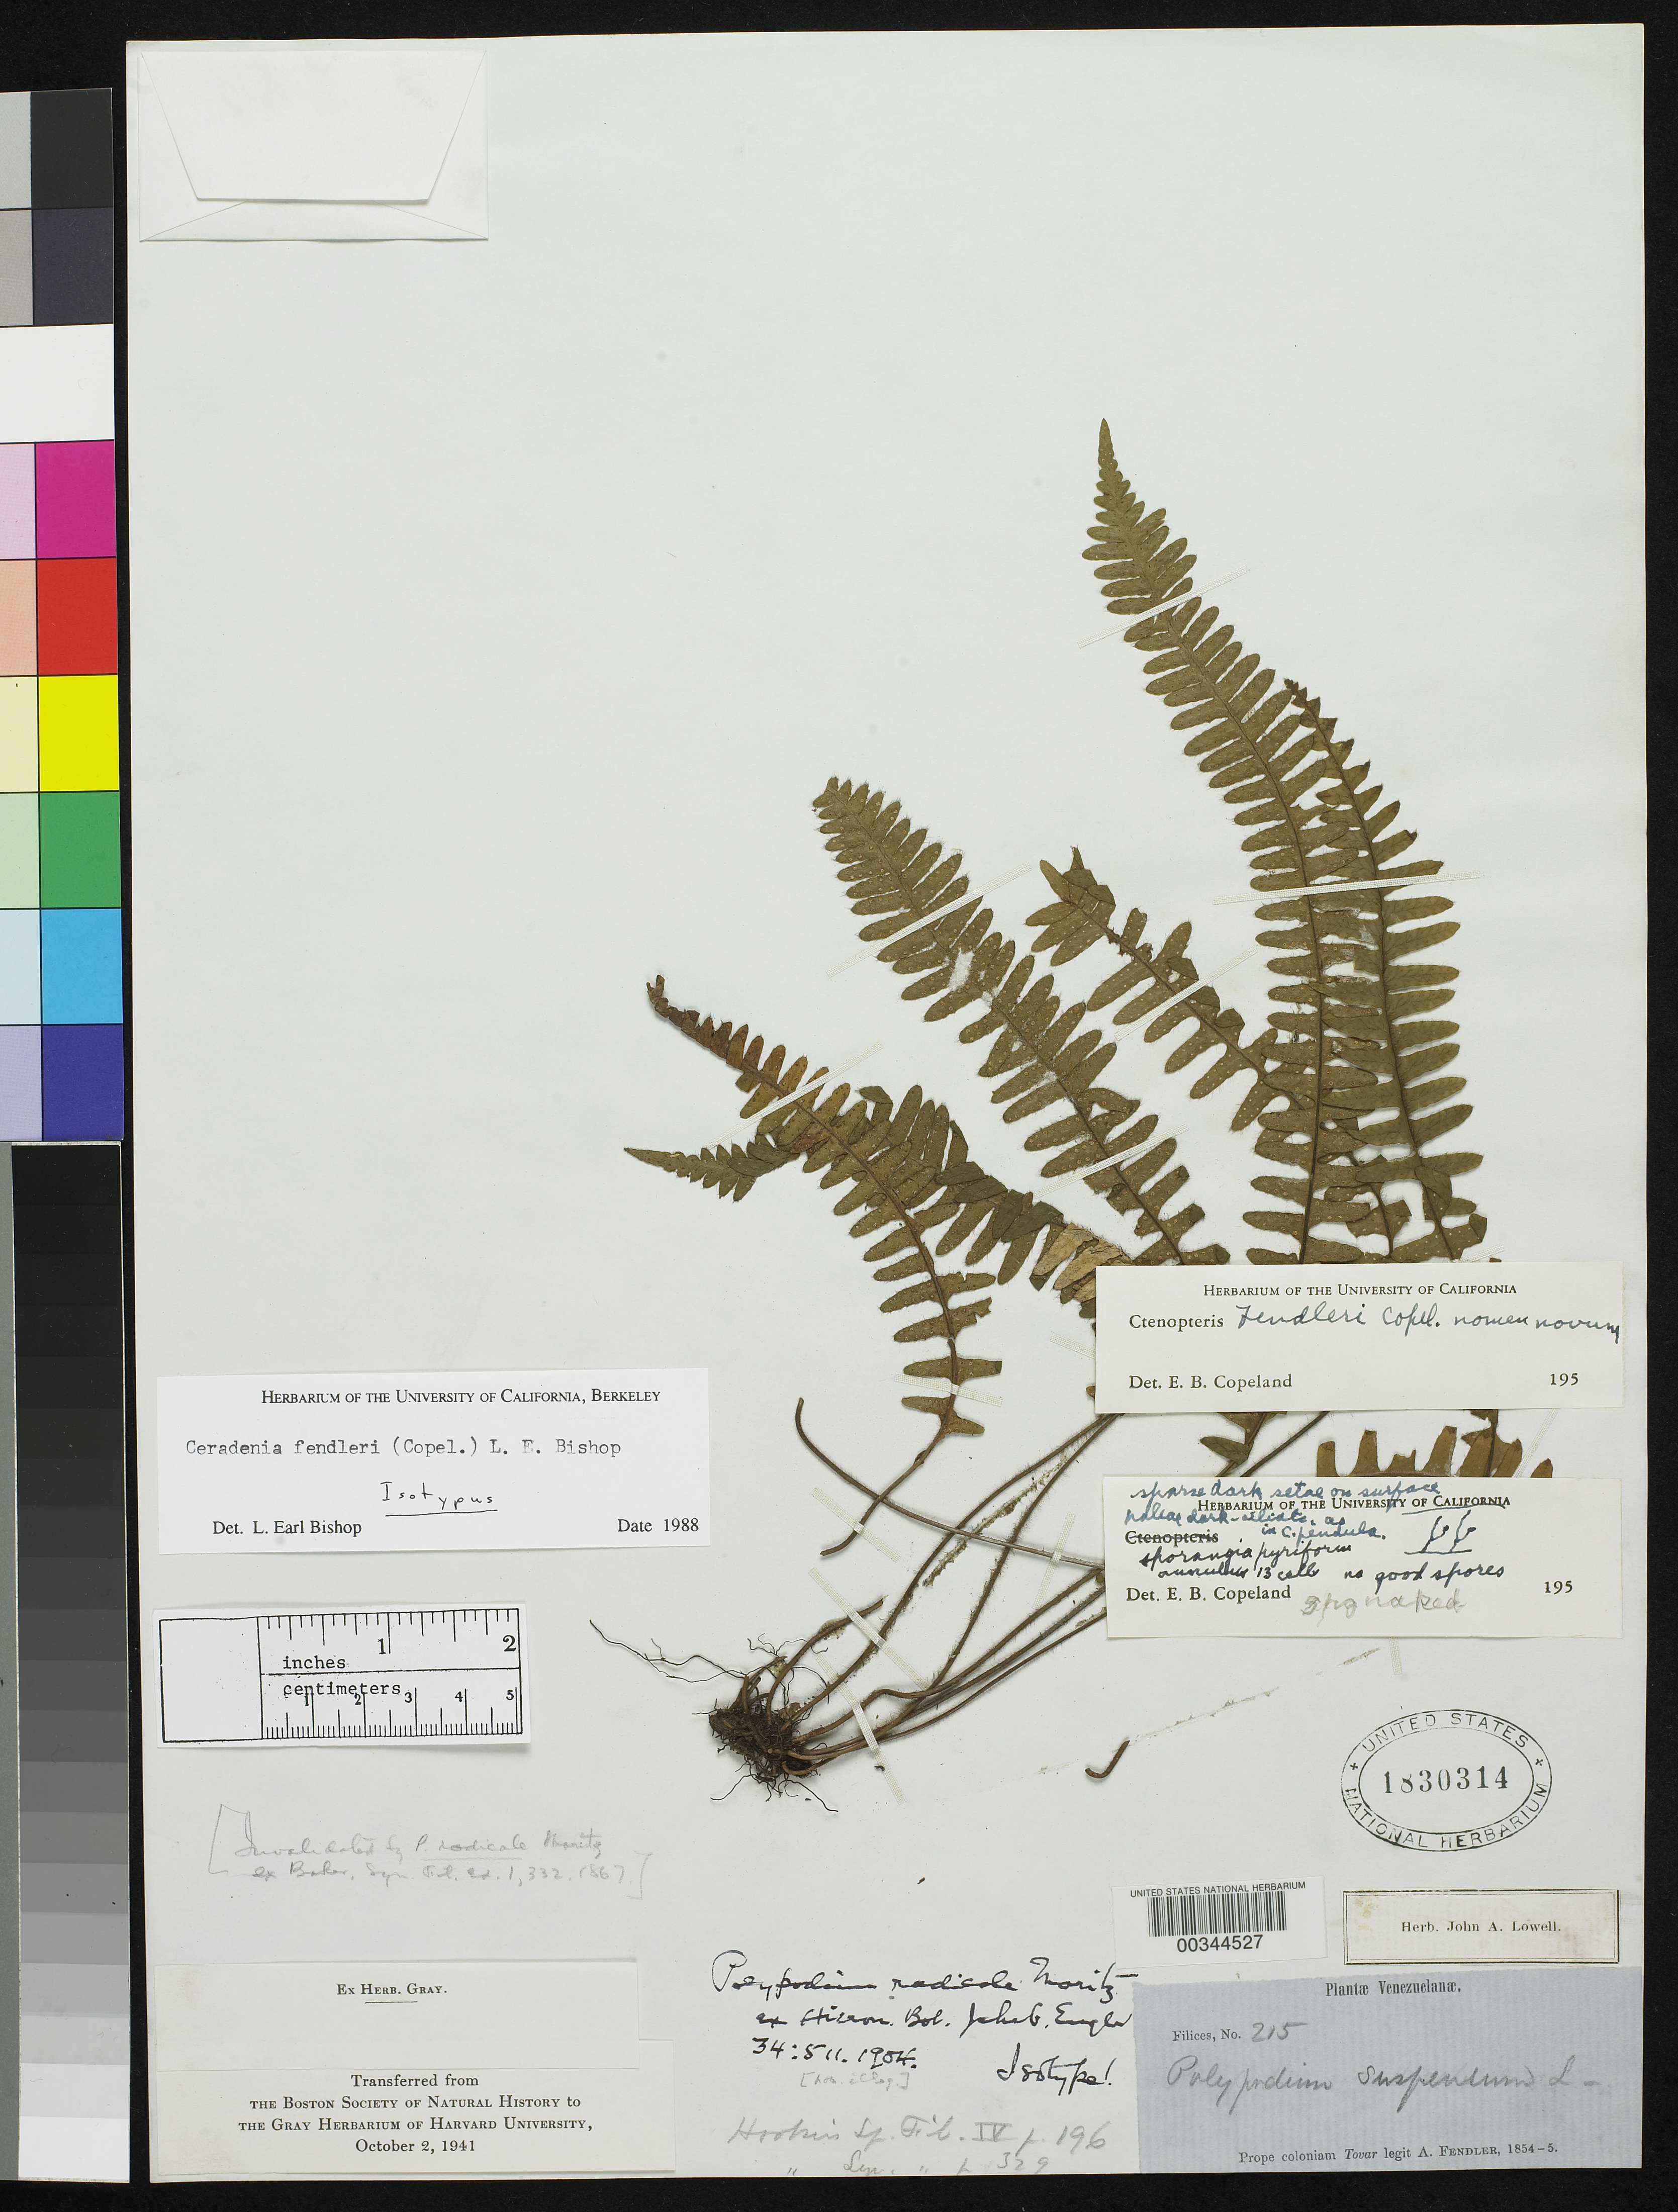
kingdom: Plantae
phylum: Tracheophyta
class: Polypodiopsida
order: Polypodiales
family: Polypodiaceae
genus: Polypodium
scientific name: Polypodium radicale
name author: Moritz ex Hieron.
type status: Isotype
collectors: A. Fendler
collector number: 215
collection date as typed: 1854 to -- --- 1855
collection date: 1854/1855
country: Venezuela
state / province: Mérida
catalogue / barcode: US 1830314